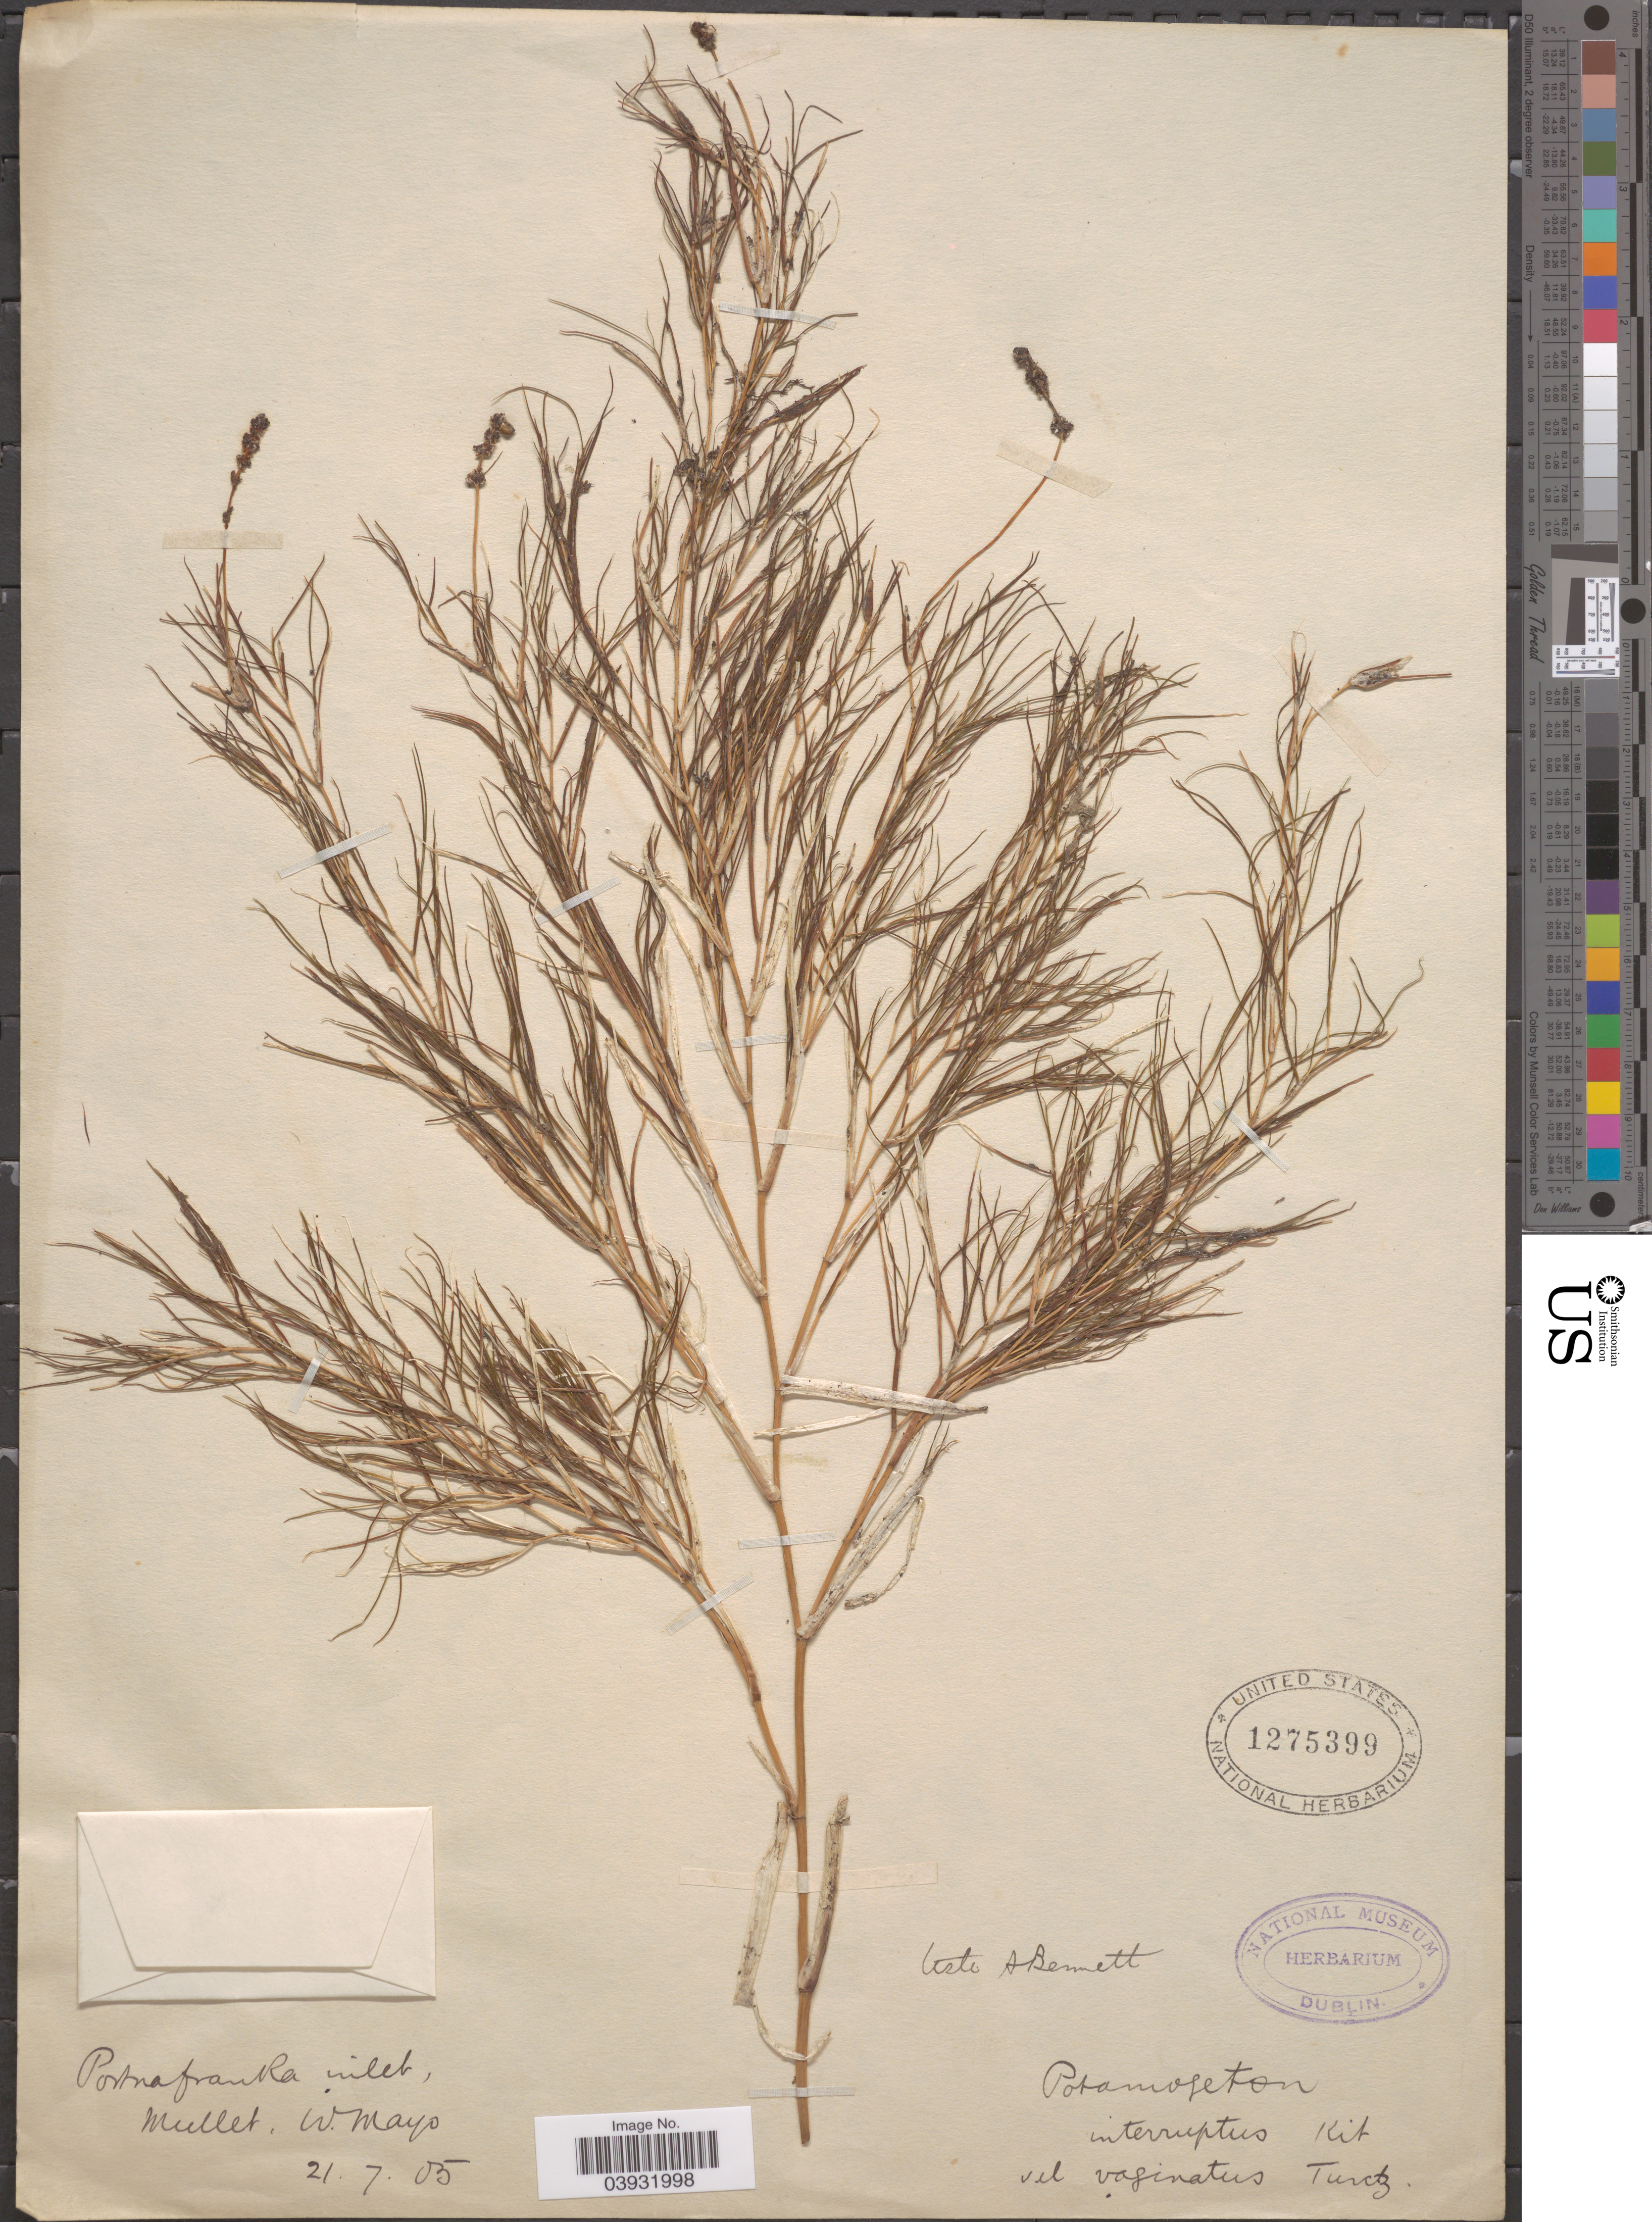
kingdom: Plantae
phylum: Tracheophyta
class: Liliopsida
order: Alismatales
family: Potamogetonaceae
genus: Potamogeton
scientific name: Potamogeton interruptus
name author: Kit.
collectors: W. Mayo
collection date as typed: Transcribed d/m/y: 21/7/5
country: Ireland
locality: Mullet.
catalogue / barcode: US 1275399